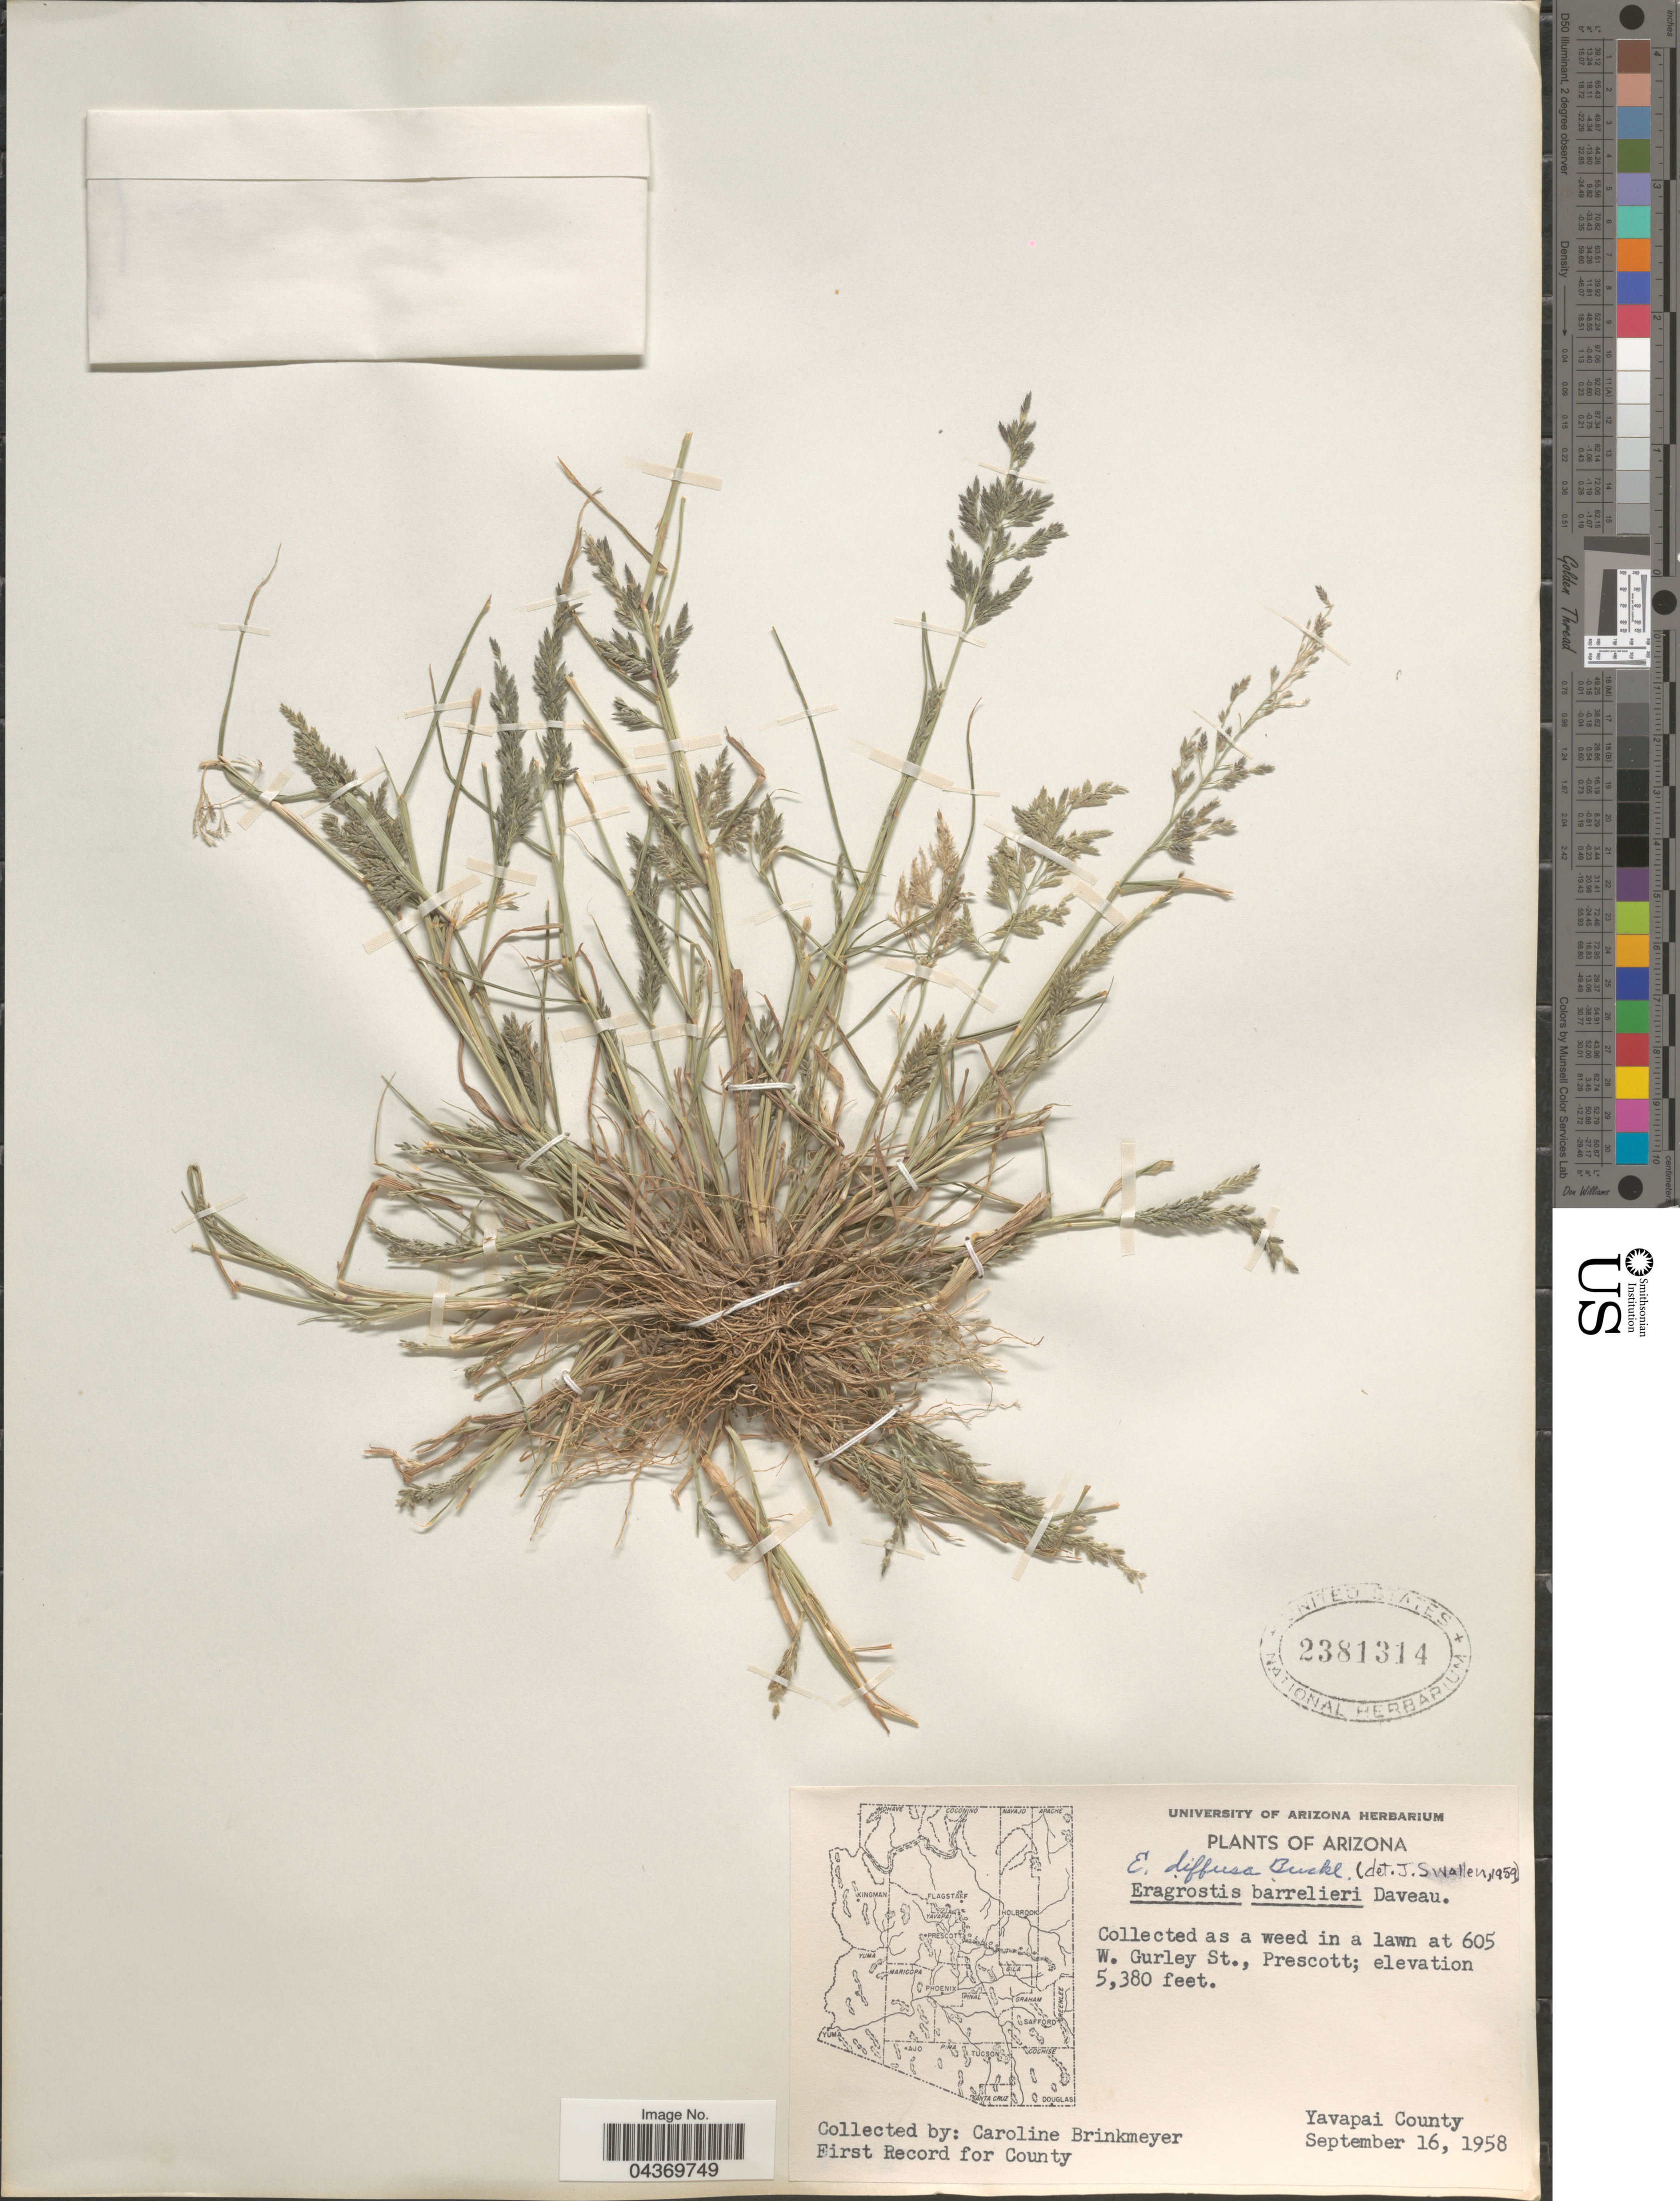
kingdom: Plantae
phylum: Tracheophyta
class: Liliopsida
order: Poales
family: Poaceae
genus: Eragrostis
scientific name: Eragrostis pectinacea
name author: (Michx.) Nees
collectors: C. Brinkmeyer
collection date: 1958-09-16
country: United States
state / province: Arizona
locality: At 605 W. Gurley St., Prescott; Yavapai County.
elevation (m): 1640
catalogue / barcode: US 2381314